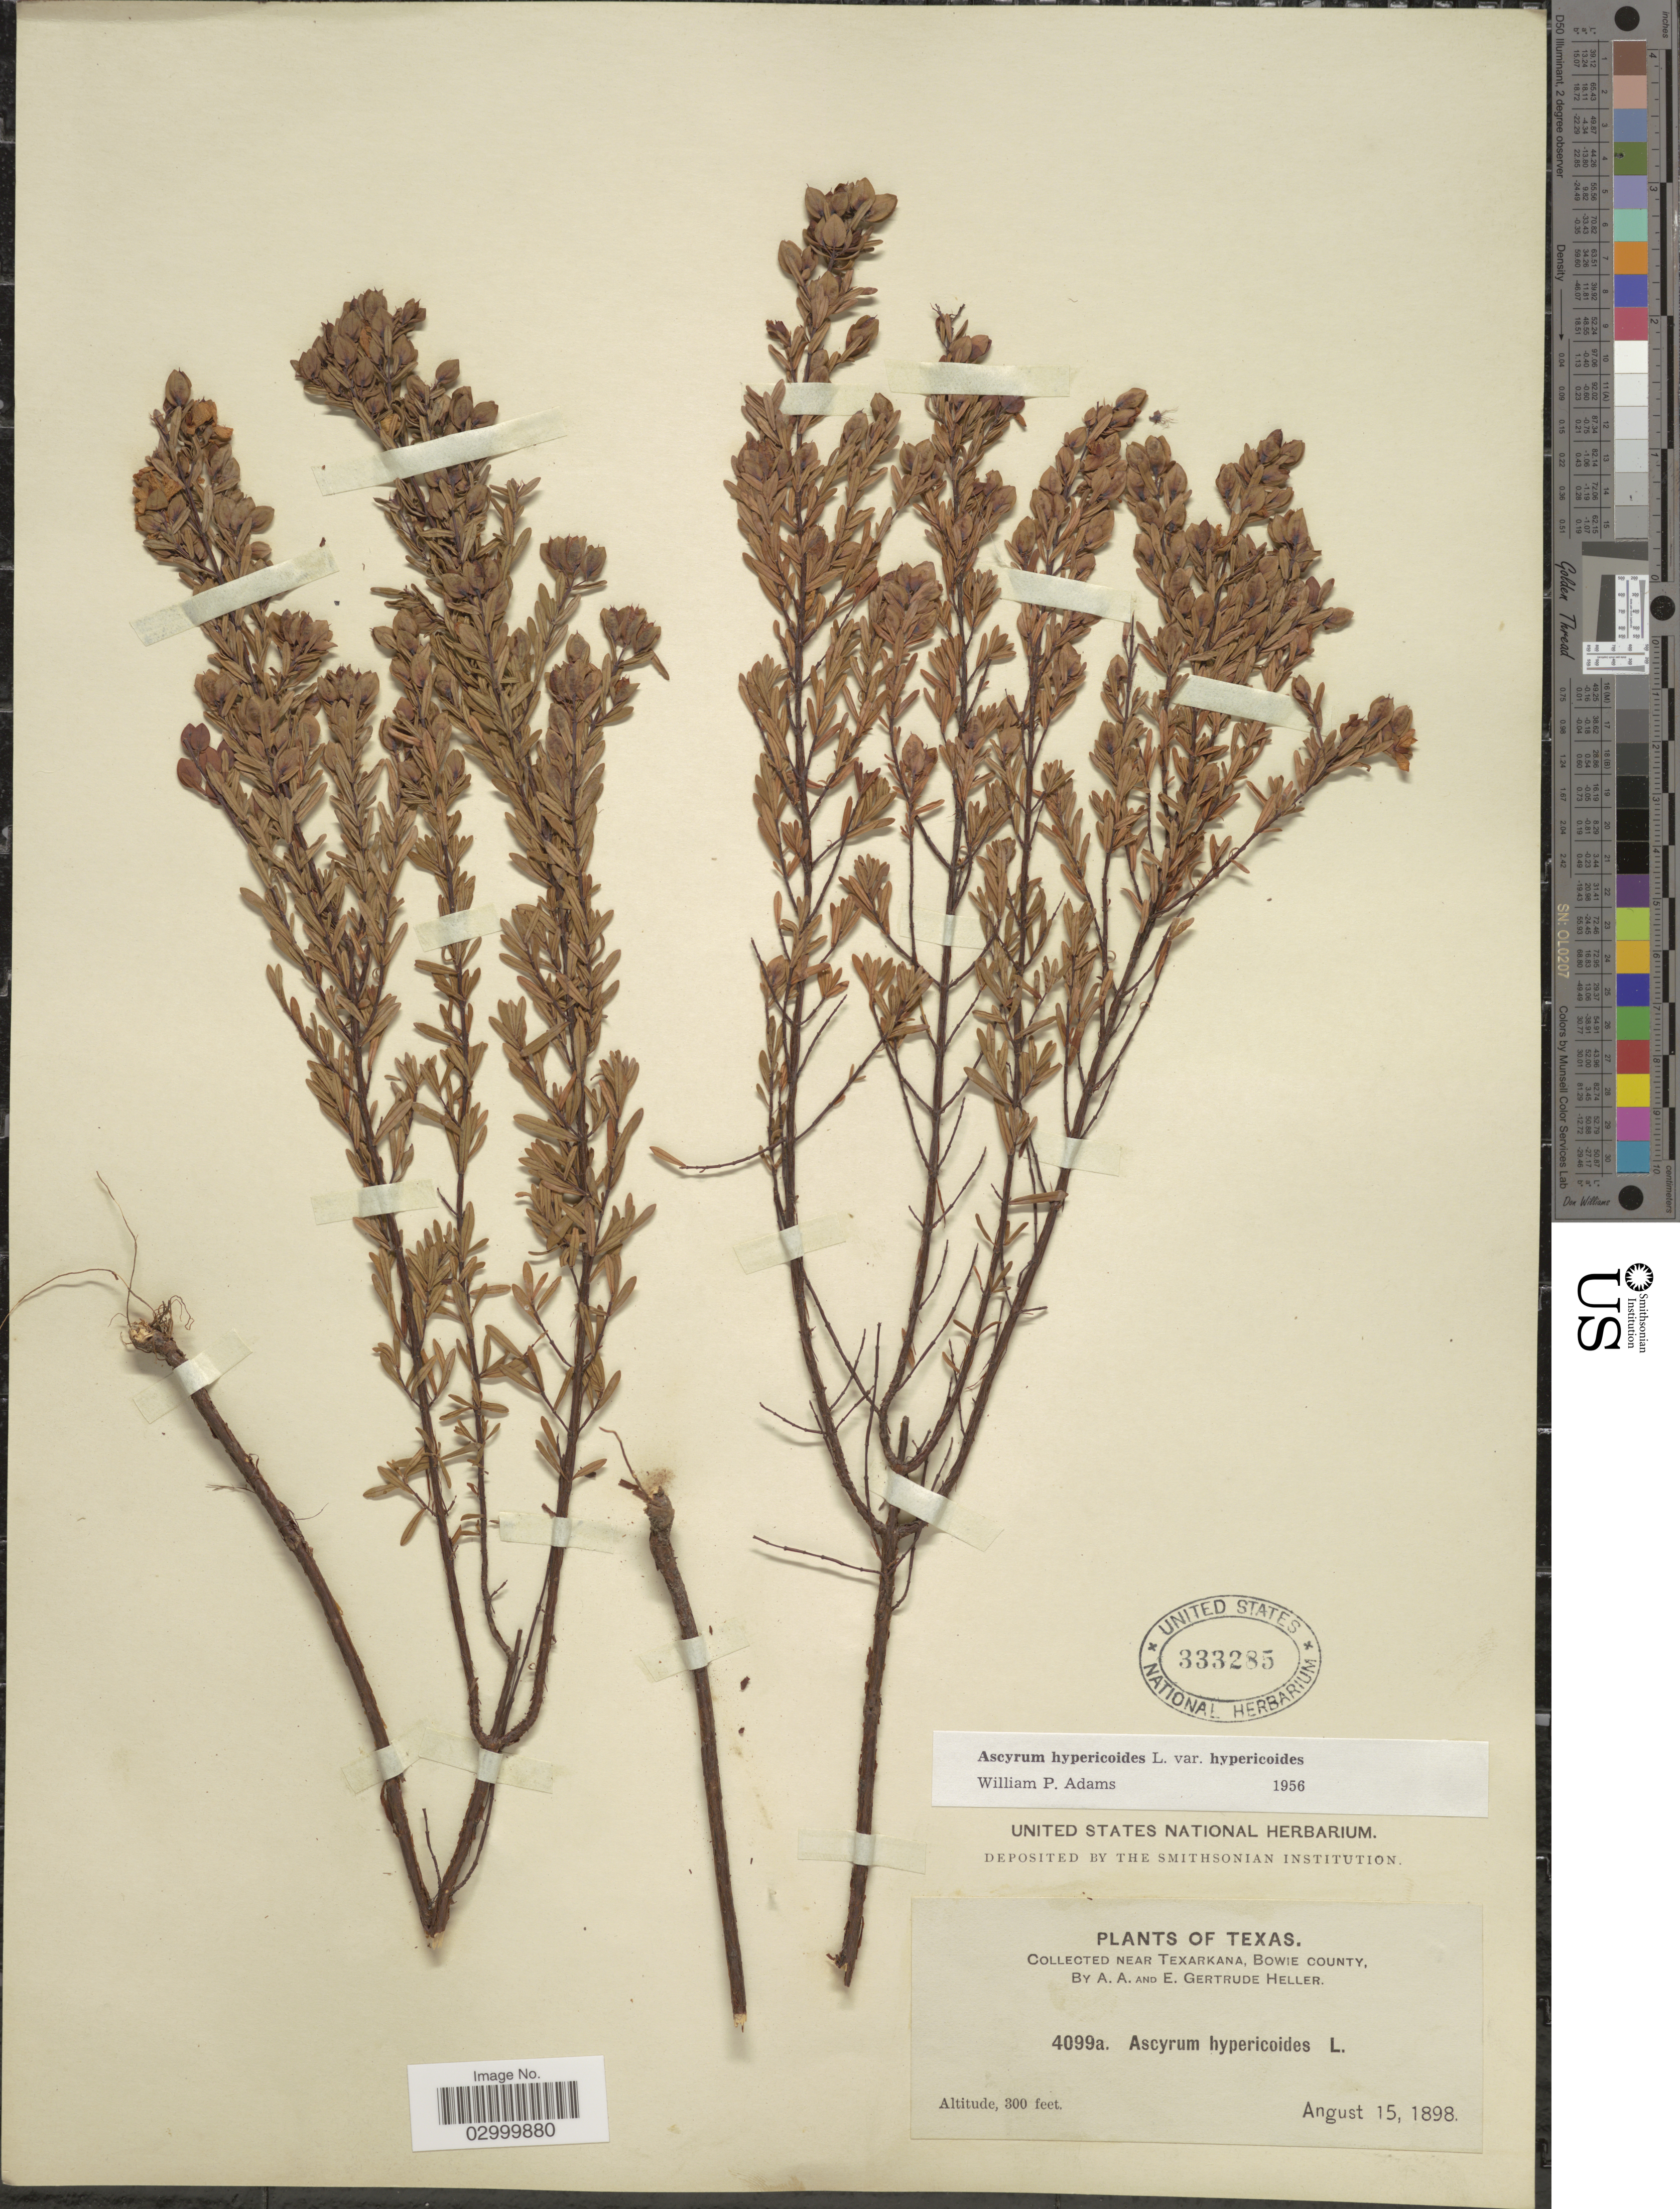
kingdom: Plantae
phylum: Tracheophyta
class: Magnoliopsida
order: Malpighiales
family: Hypericaceae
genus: Hypericum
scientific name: Hypericum hypericoides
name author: (L.) Crantz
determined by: Strong, Mark T., (BOT), Smithsonian Institution - National Museum of Natural History (UNITED STATES)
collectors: A. A. Heller & E. G. Heller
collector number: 4099a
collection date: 1898-08-15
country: United States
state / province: Texas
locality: Near Texarkana, Bowie County.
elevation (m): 91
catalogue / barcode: US 333285